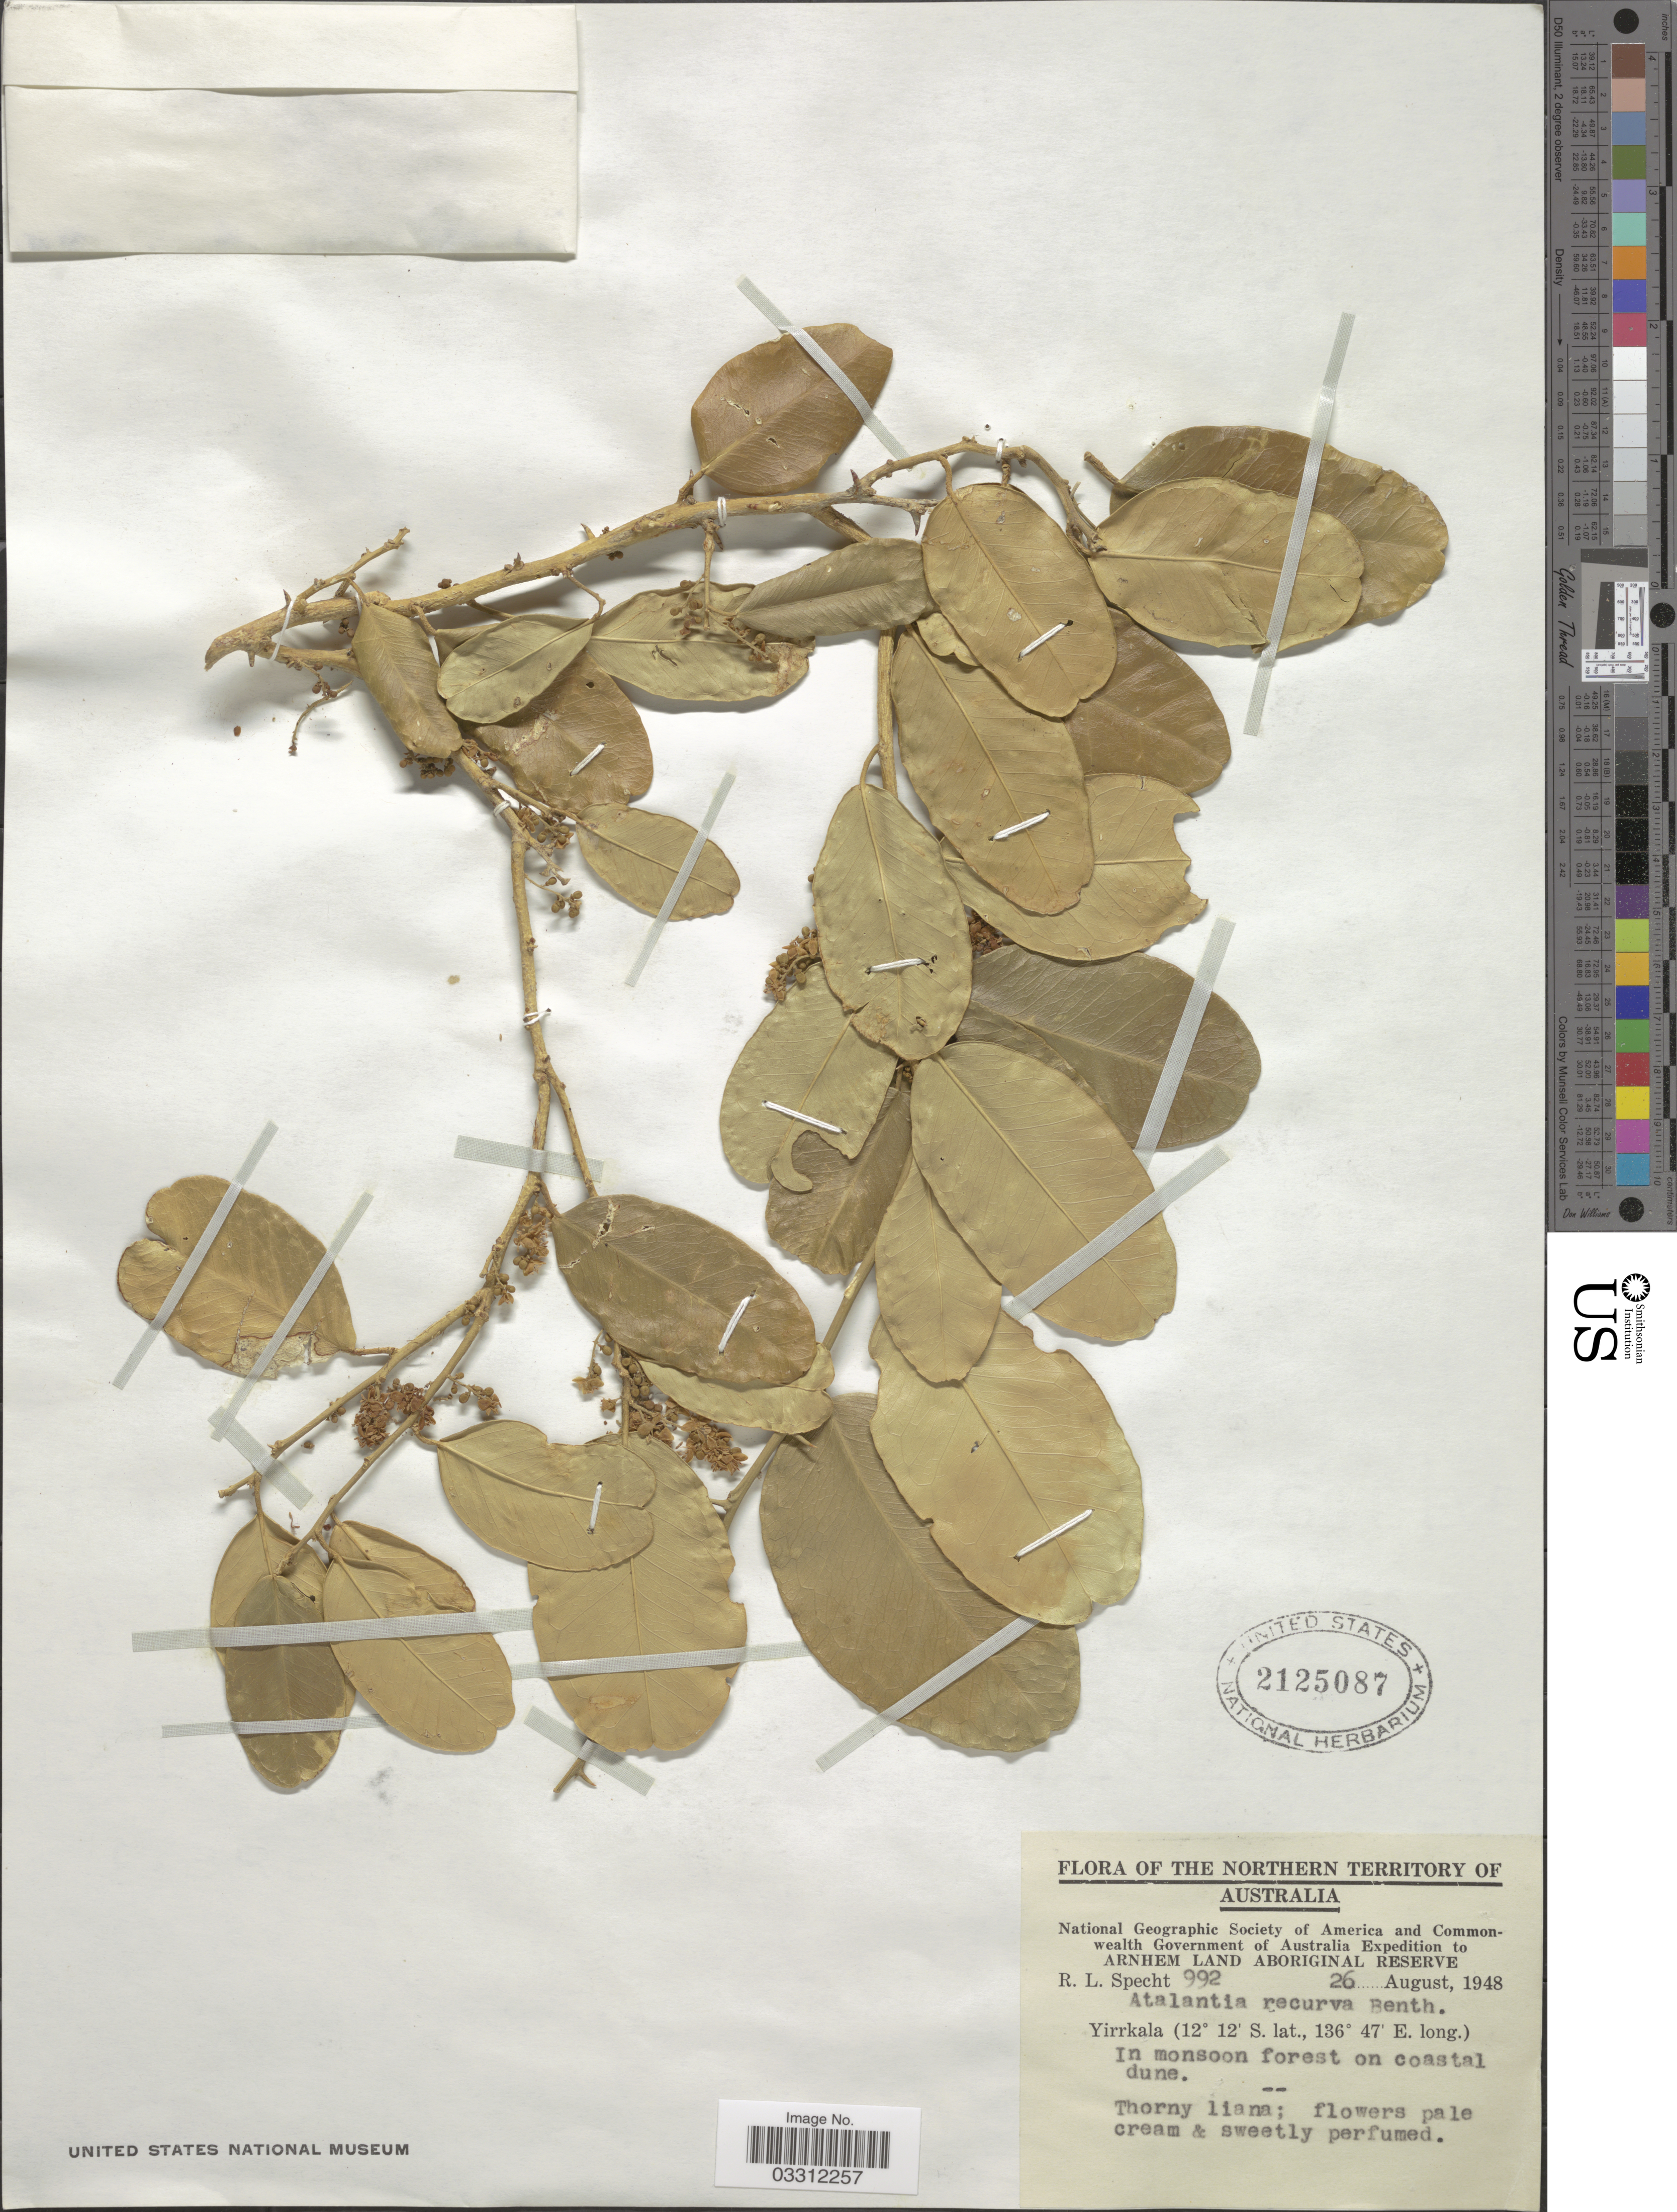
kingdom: Plantae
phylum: Tracheophyta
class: Magnoliopsida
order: Sapindales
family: Rutaceae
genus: Atalantia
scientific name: Atalantia recurva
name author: Benth.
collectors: R. L. Specht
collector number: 992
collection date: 1948-08-26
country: Australia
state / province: Northern Territory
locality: Arnhem Land Aboriginal Reserve, Yirrkala.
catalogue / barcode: US 2125087